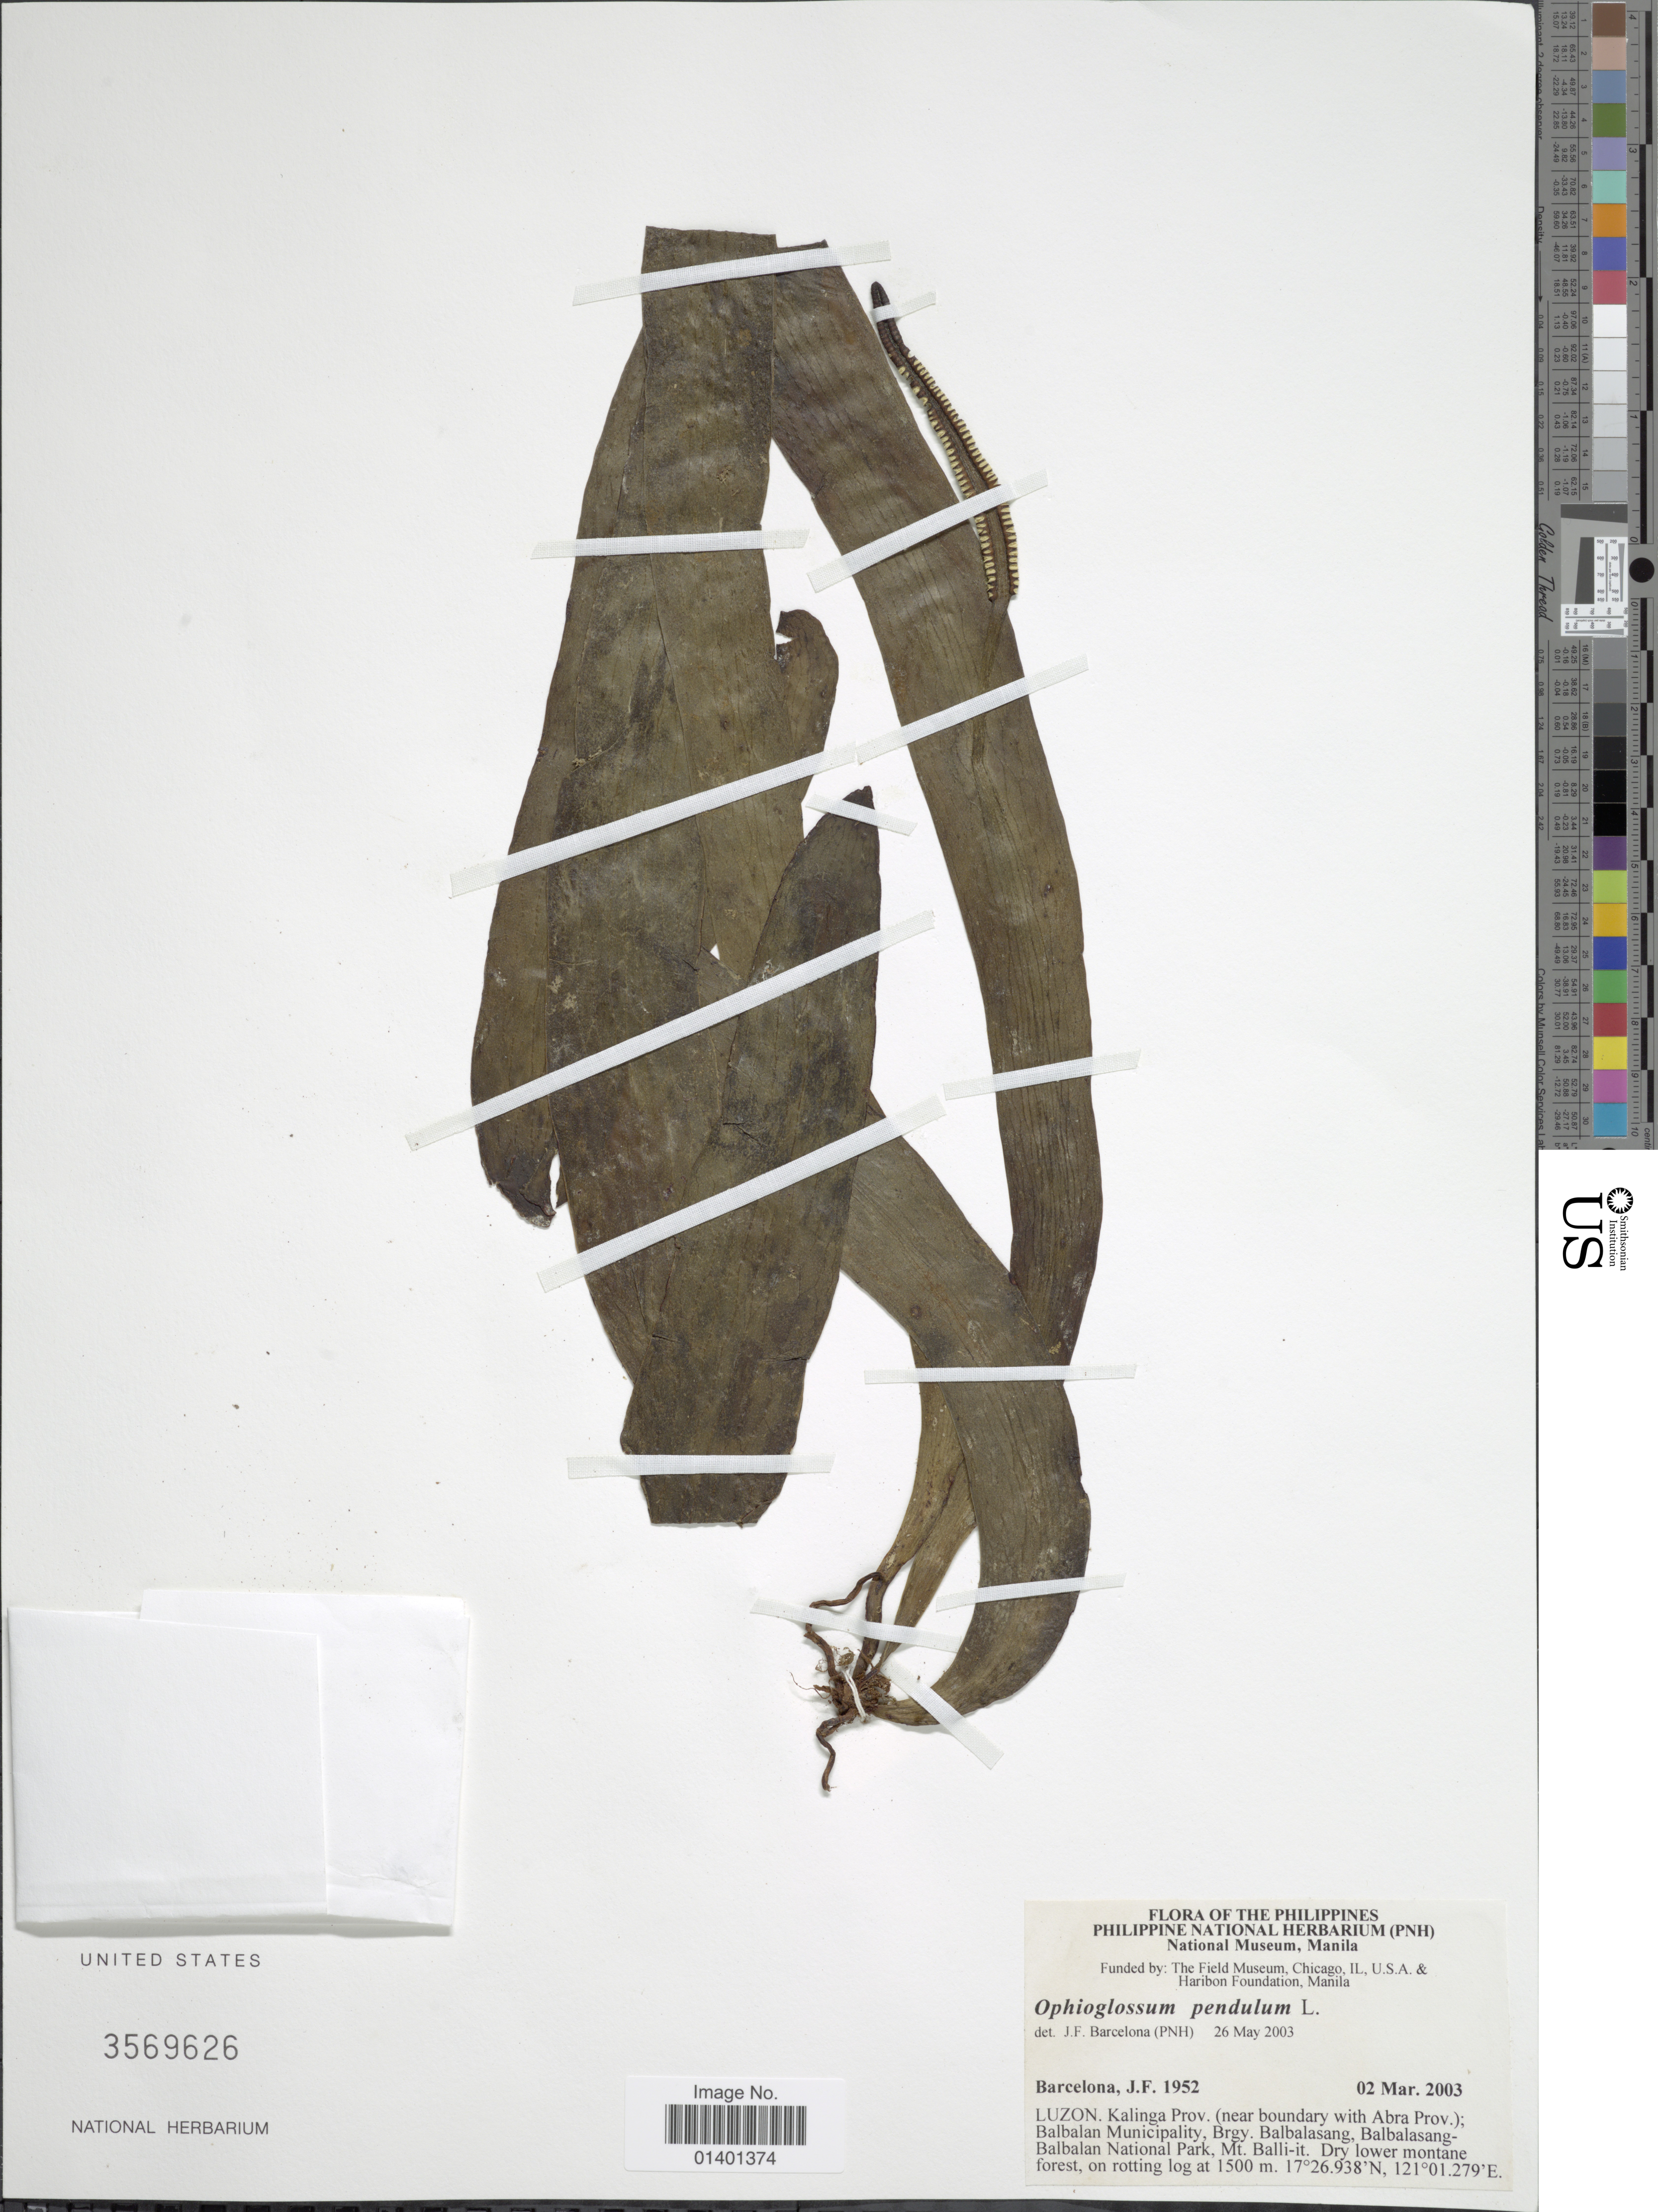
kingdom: Plantae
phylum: Tracheophyta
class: Polypodiopsida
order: Ophioglossales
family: Ophioglossaceae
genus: Ophioglossum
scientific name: Ophioglossum pendulum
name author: L.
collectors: J. F. Barcelona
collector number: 1952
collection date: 2003-03-02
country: Philippines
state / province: Central Luzon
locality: Luzon, Kalinga Prov. (near boundary with Abra Prov.); Balbalan Municipality, Brgy. Balbalasang, Balbalasang-Balbalan National Park, Mt. Balli0it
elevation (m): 1500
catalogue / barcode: US 3569626